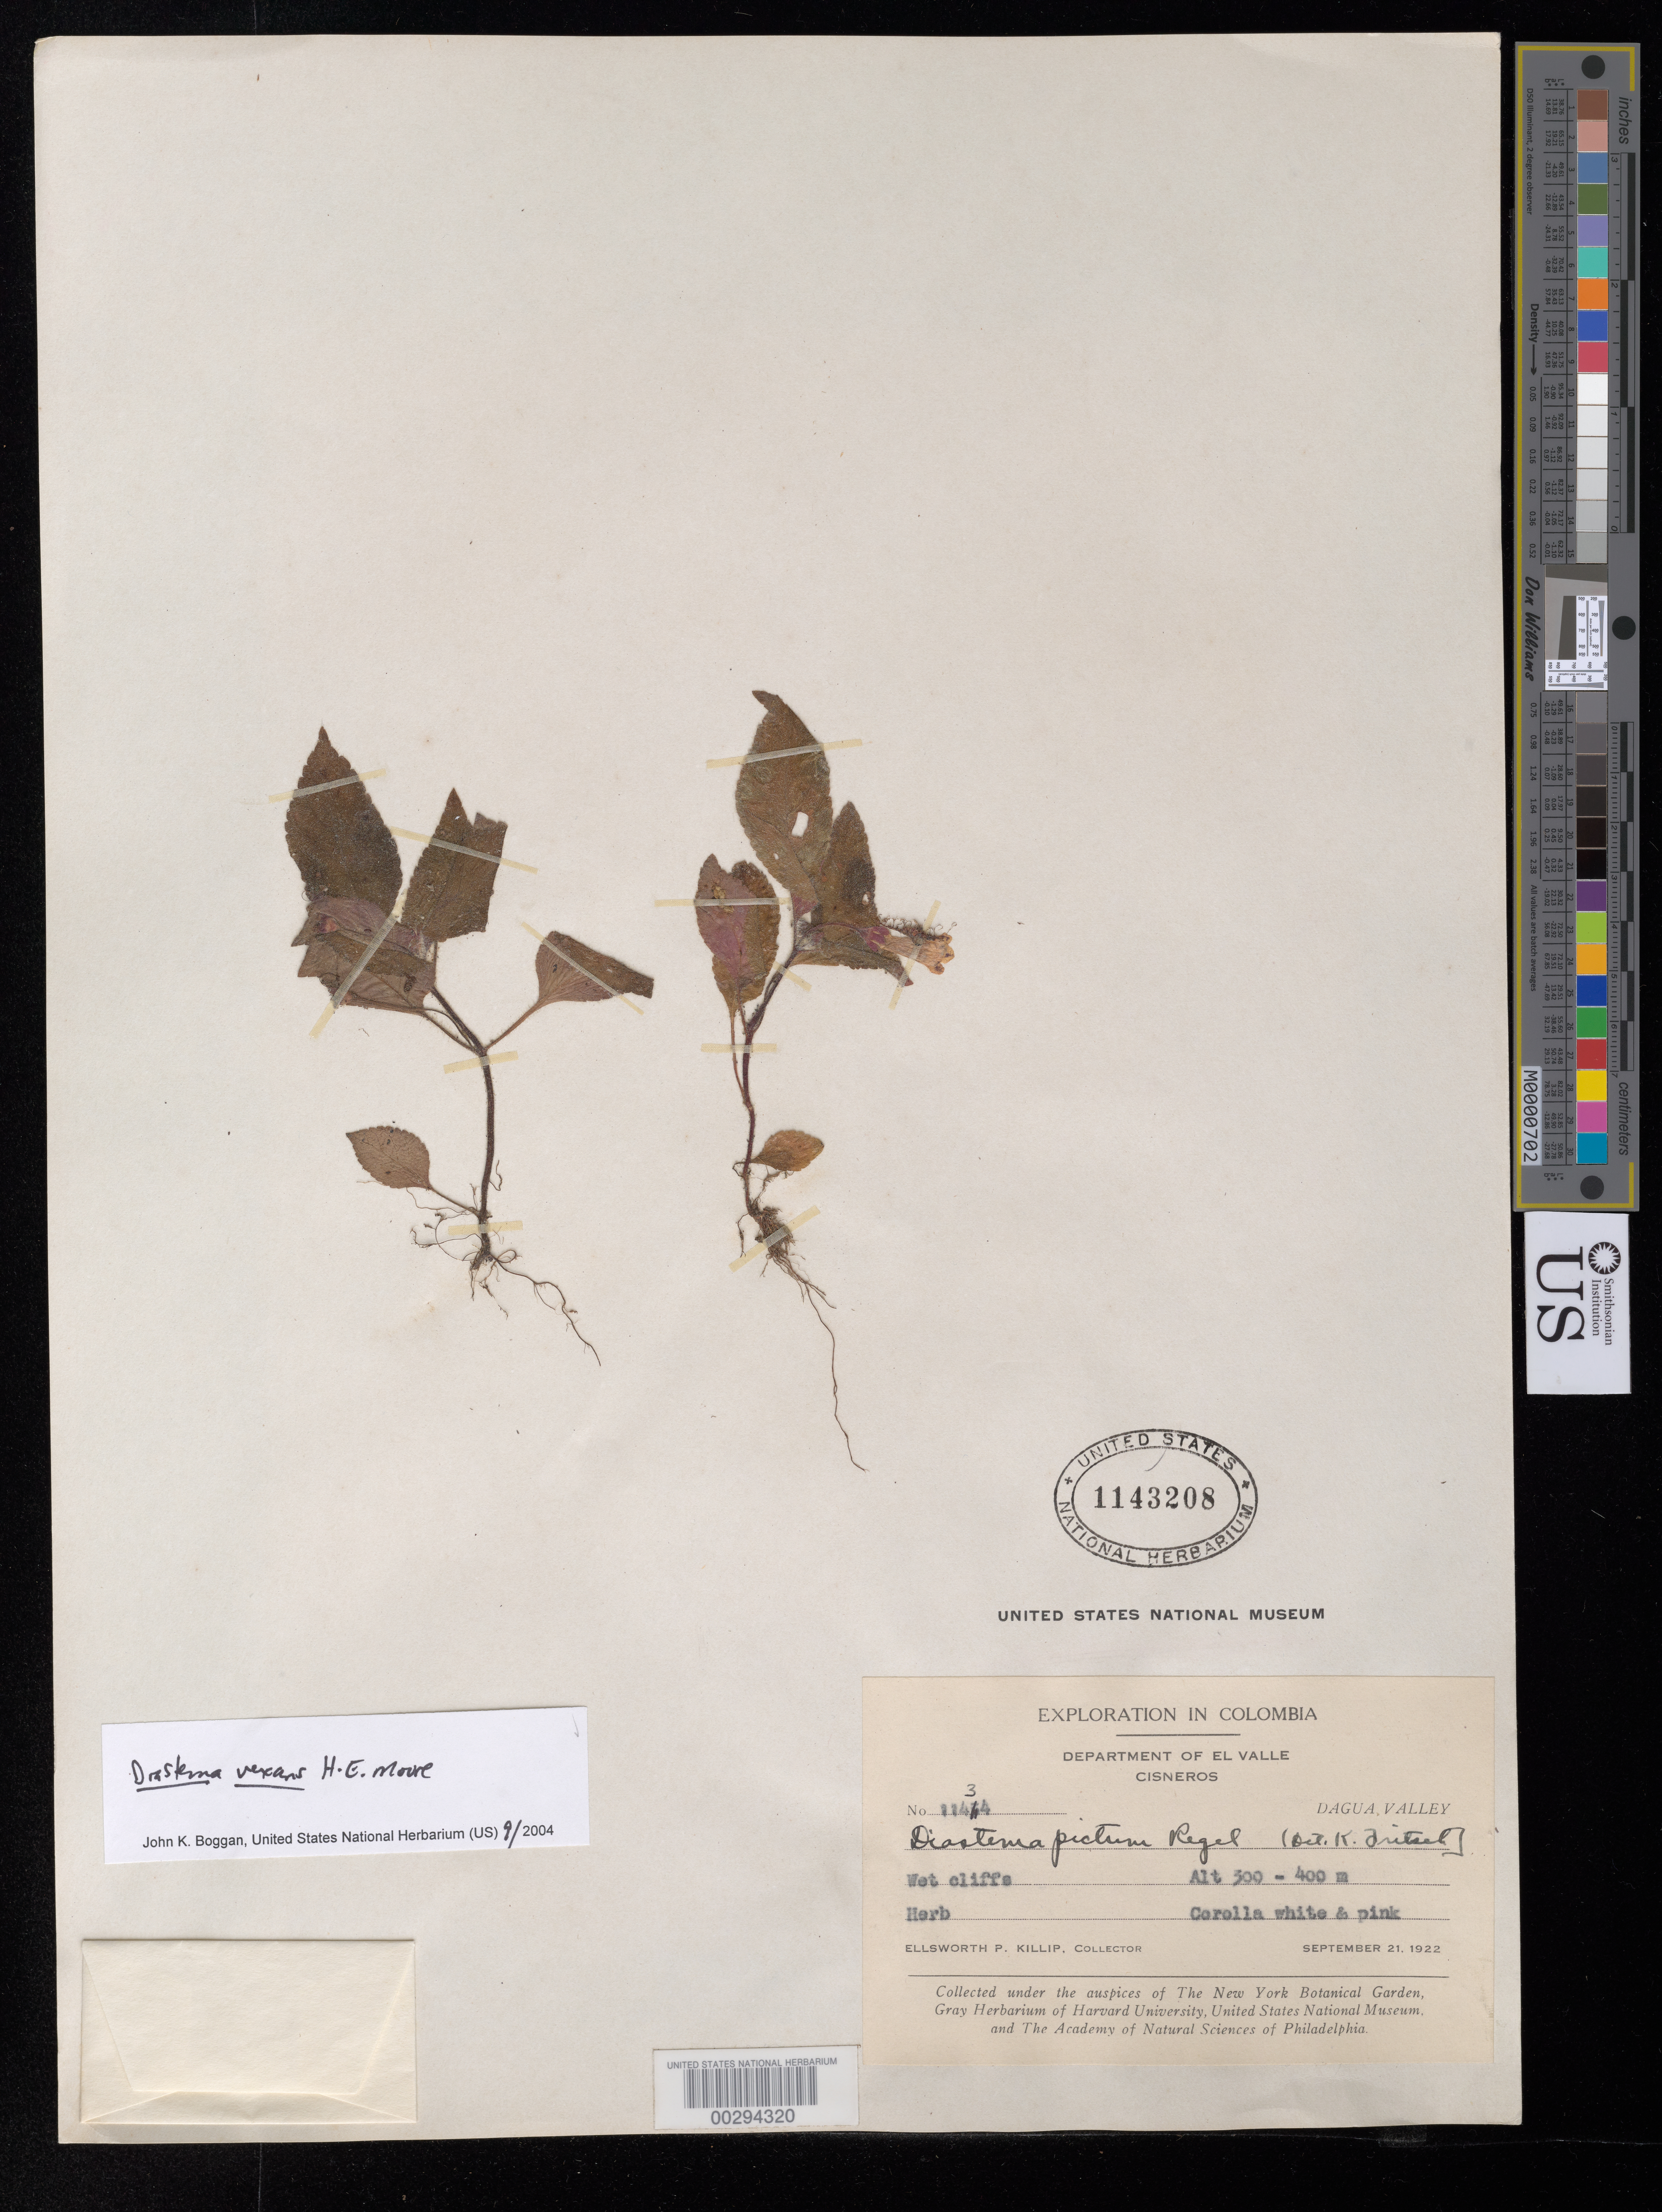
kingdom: Plantae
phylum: Tracheophyta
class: Magnoliopsida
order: Lamiales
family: Gesneriaceae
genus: Diastema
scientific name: Diastema vexans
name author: H.E. Moore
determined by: Boggan, J. K., (US), NMNH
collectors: E. P. Killip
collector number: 11434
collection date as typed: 21 Sep 1922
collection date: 1922-09-21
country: Colombia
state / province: Valle del Cauca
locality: Cisneros, Dagua Valley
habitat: Wet cliffs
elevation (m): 300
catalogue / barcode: US 1143208